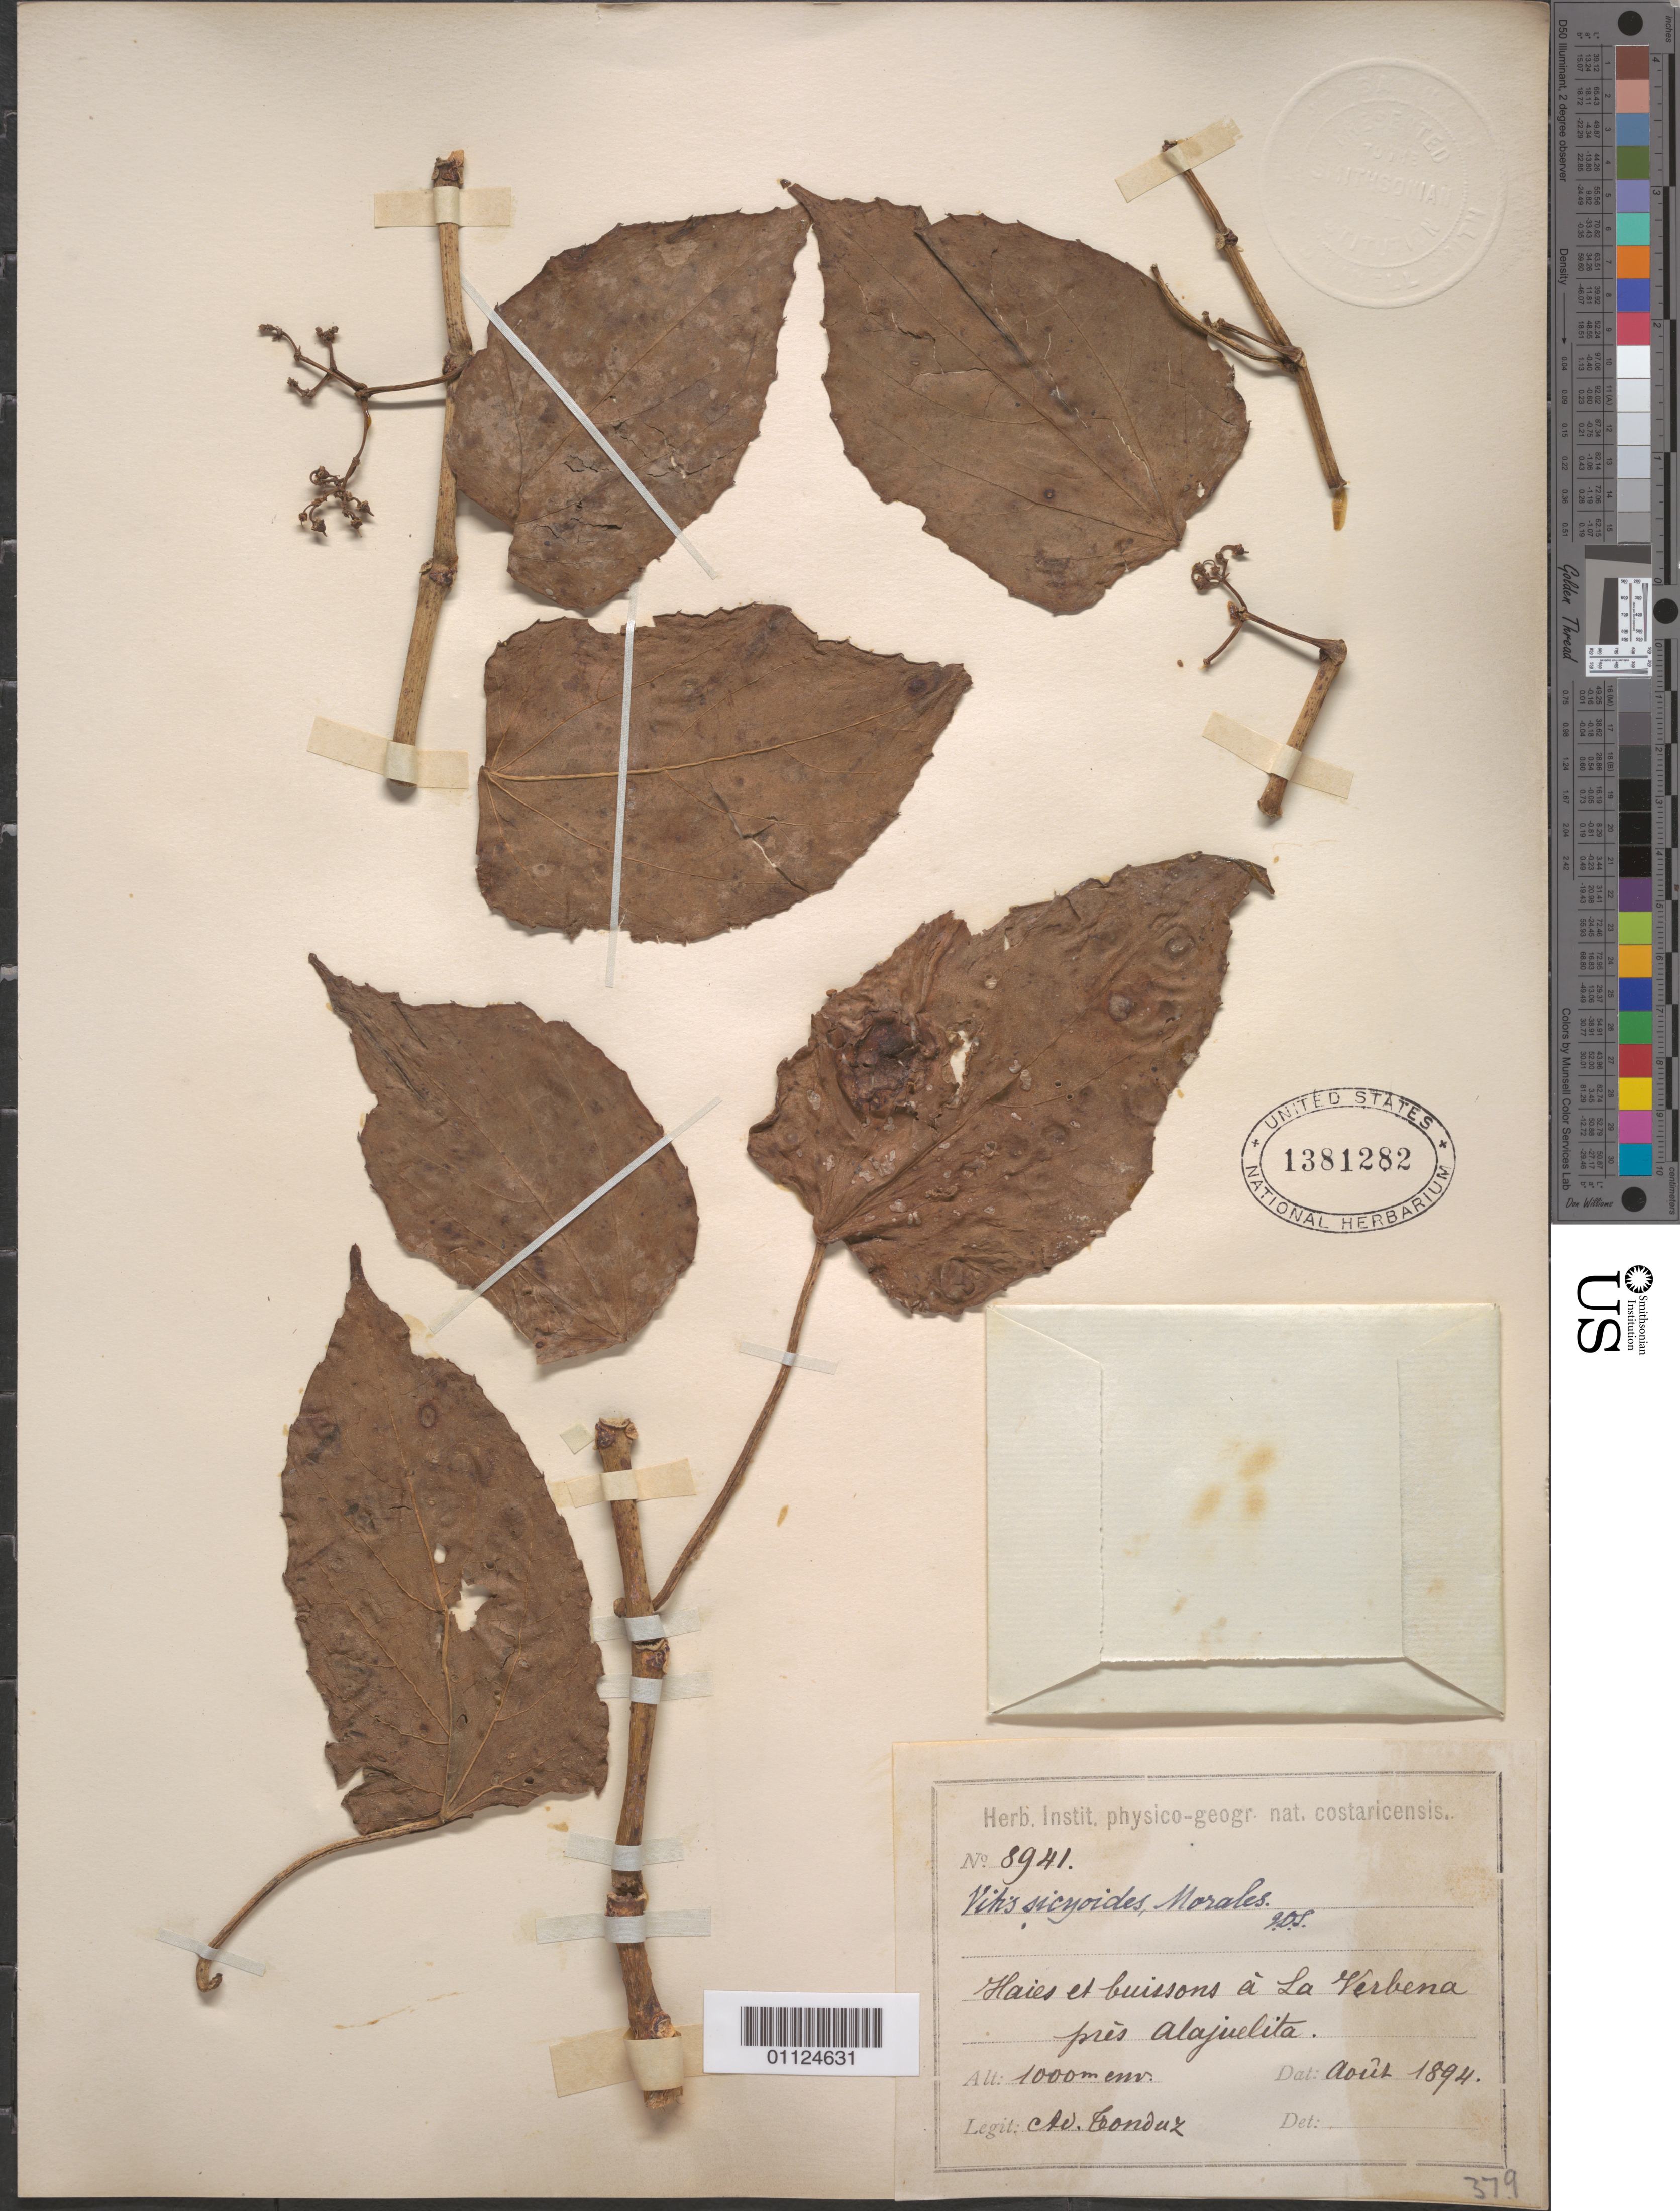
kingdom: Plantae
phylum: Tracheophyta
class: Magnoliopsida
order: Vitales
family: Vitaceae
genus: Cissus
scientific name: Cissus verticillata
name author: (L.) Nicolson & C.E. Jarvis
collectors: A. Tonduz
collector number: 8941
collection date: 1894-08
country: Costa Rica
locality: Buissons. Alajuelita.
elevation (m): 1000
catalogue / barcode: US 1381282